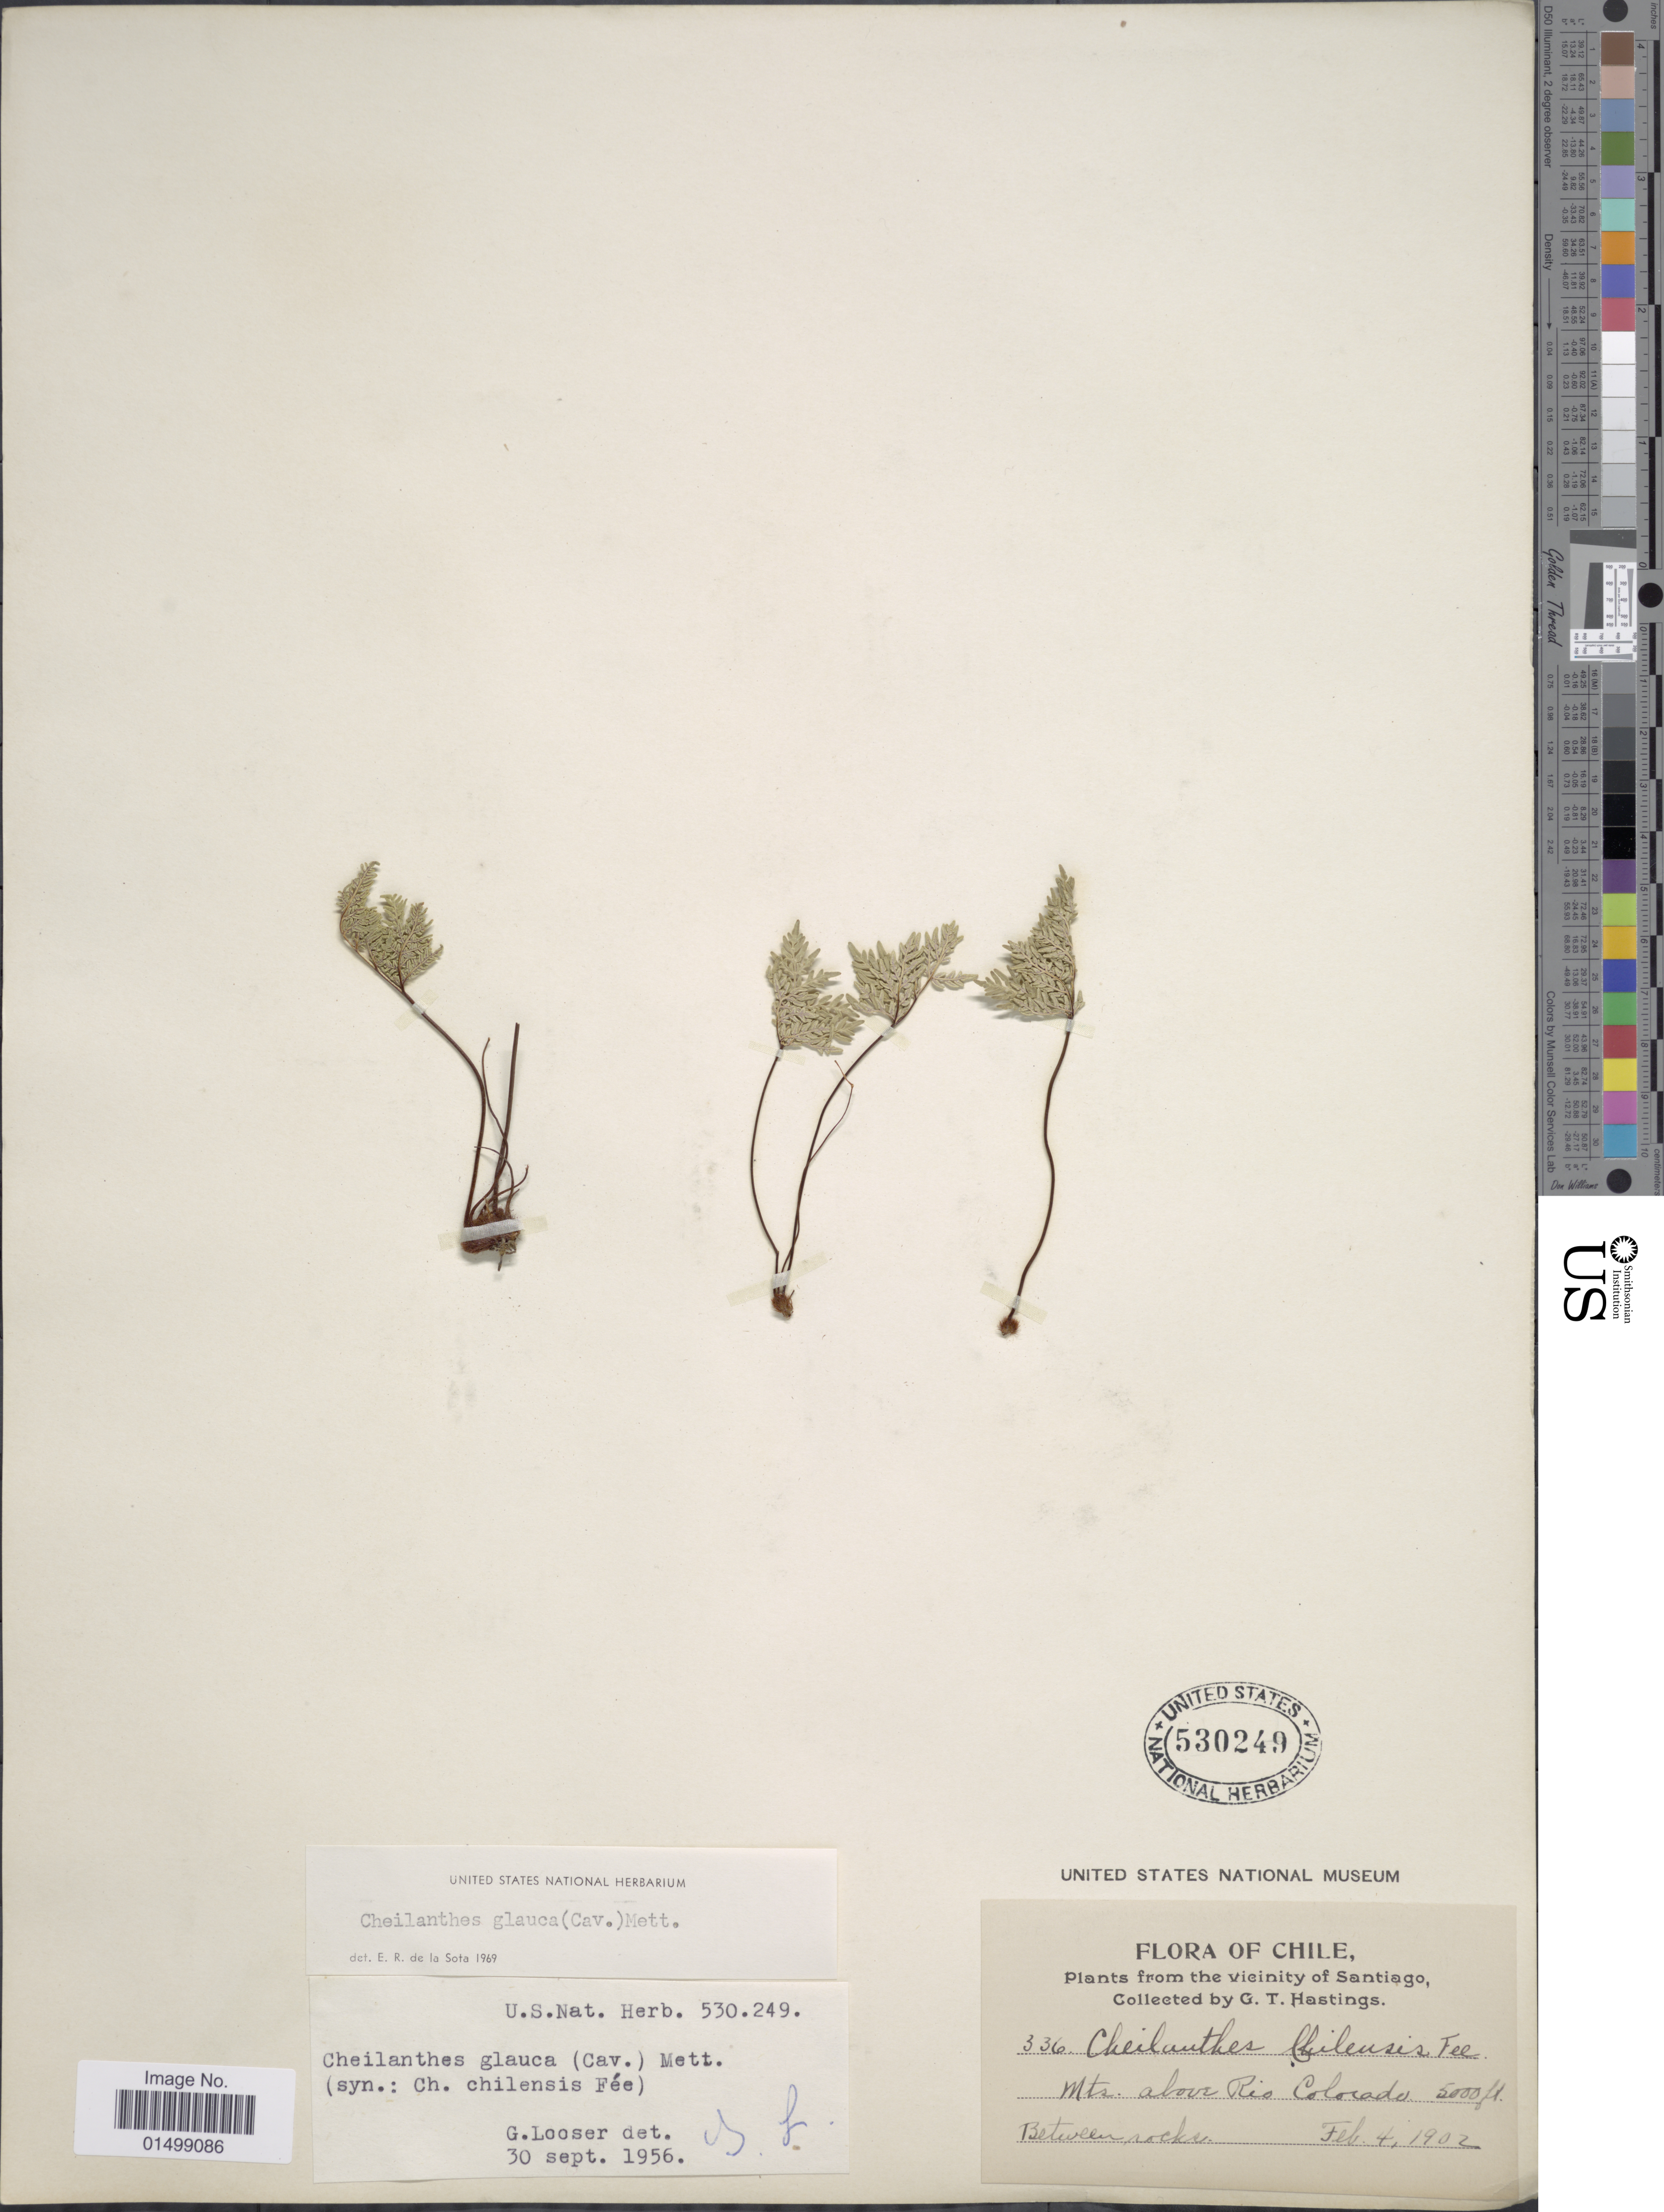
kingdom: Plantae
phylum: Tracheophyta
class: Polypodiopsida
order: Polypodiales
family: Pteridaceae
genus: Cheilanthes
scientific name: Cheilanthes glauca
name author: (Cav.) Mett.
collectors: G. Hastings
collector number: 336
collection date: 1902-02-04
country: Chile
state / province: Región Metropolitana (RM)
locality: Vicinity of Santiago. Mts. above Rio Colorado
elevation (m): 1524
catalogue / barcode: US 530249